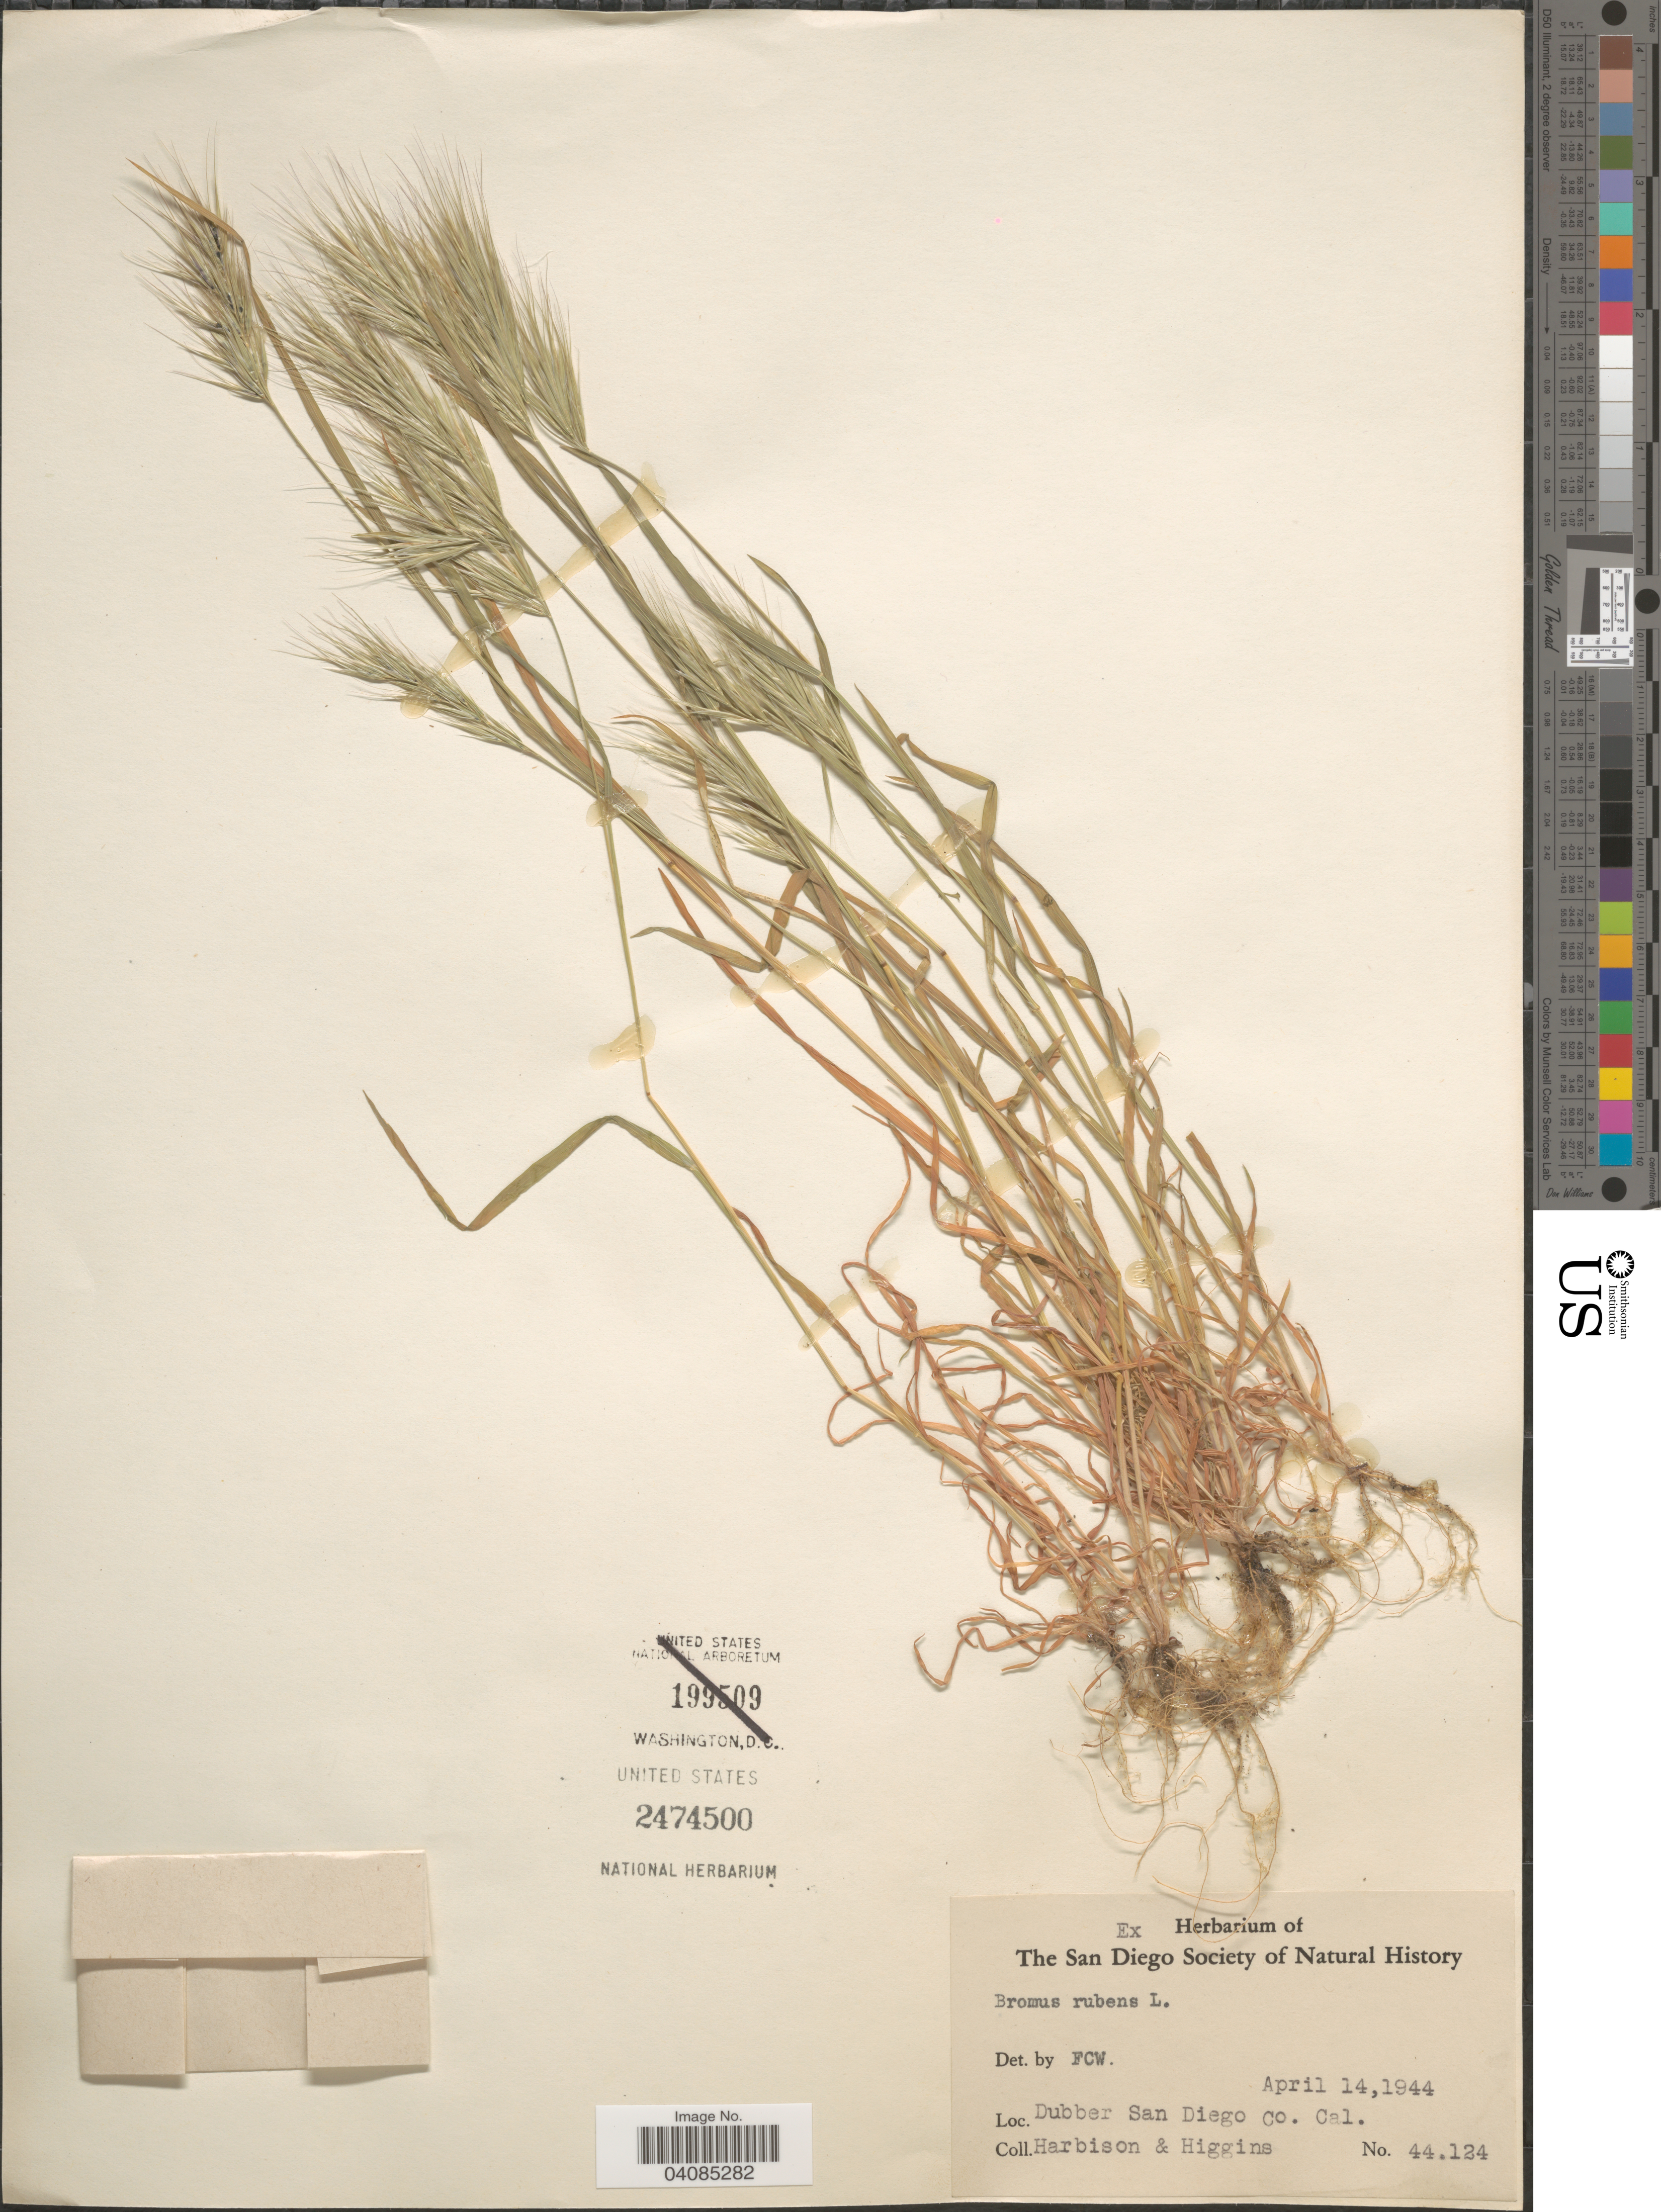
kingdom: Plantae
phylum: Tracheophyta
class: Liliopsida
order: Poales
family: Poaceae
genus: Bromus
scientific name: Bromus rubens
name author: L.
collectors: -- Higgins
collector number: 44124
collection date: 1944-04-14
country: United States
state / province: California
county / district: San Diego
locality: Dubber San Diego Co.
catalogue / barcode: US 2474500